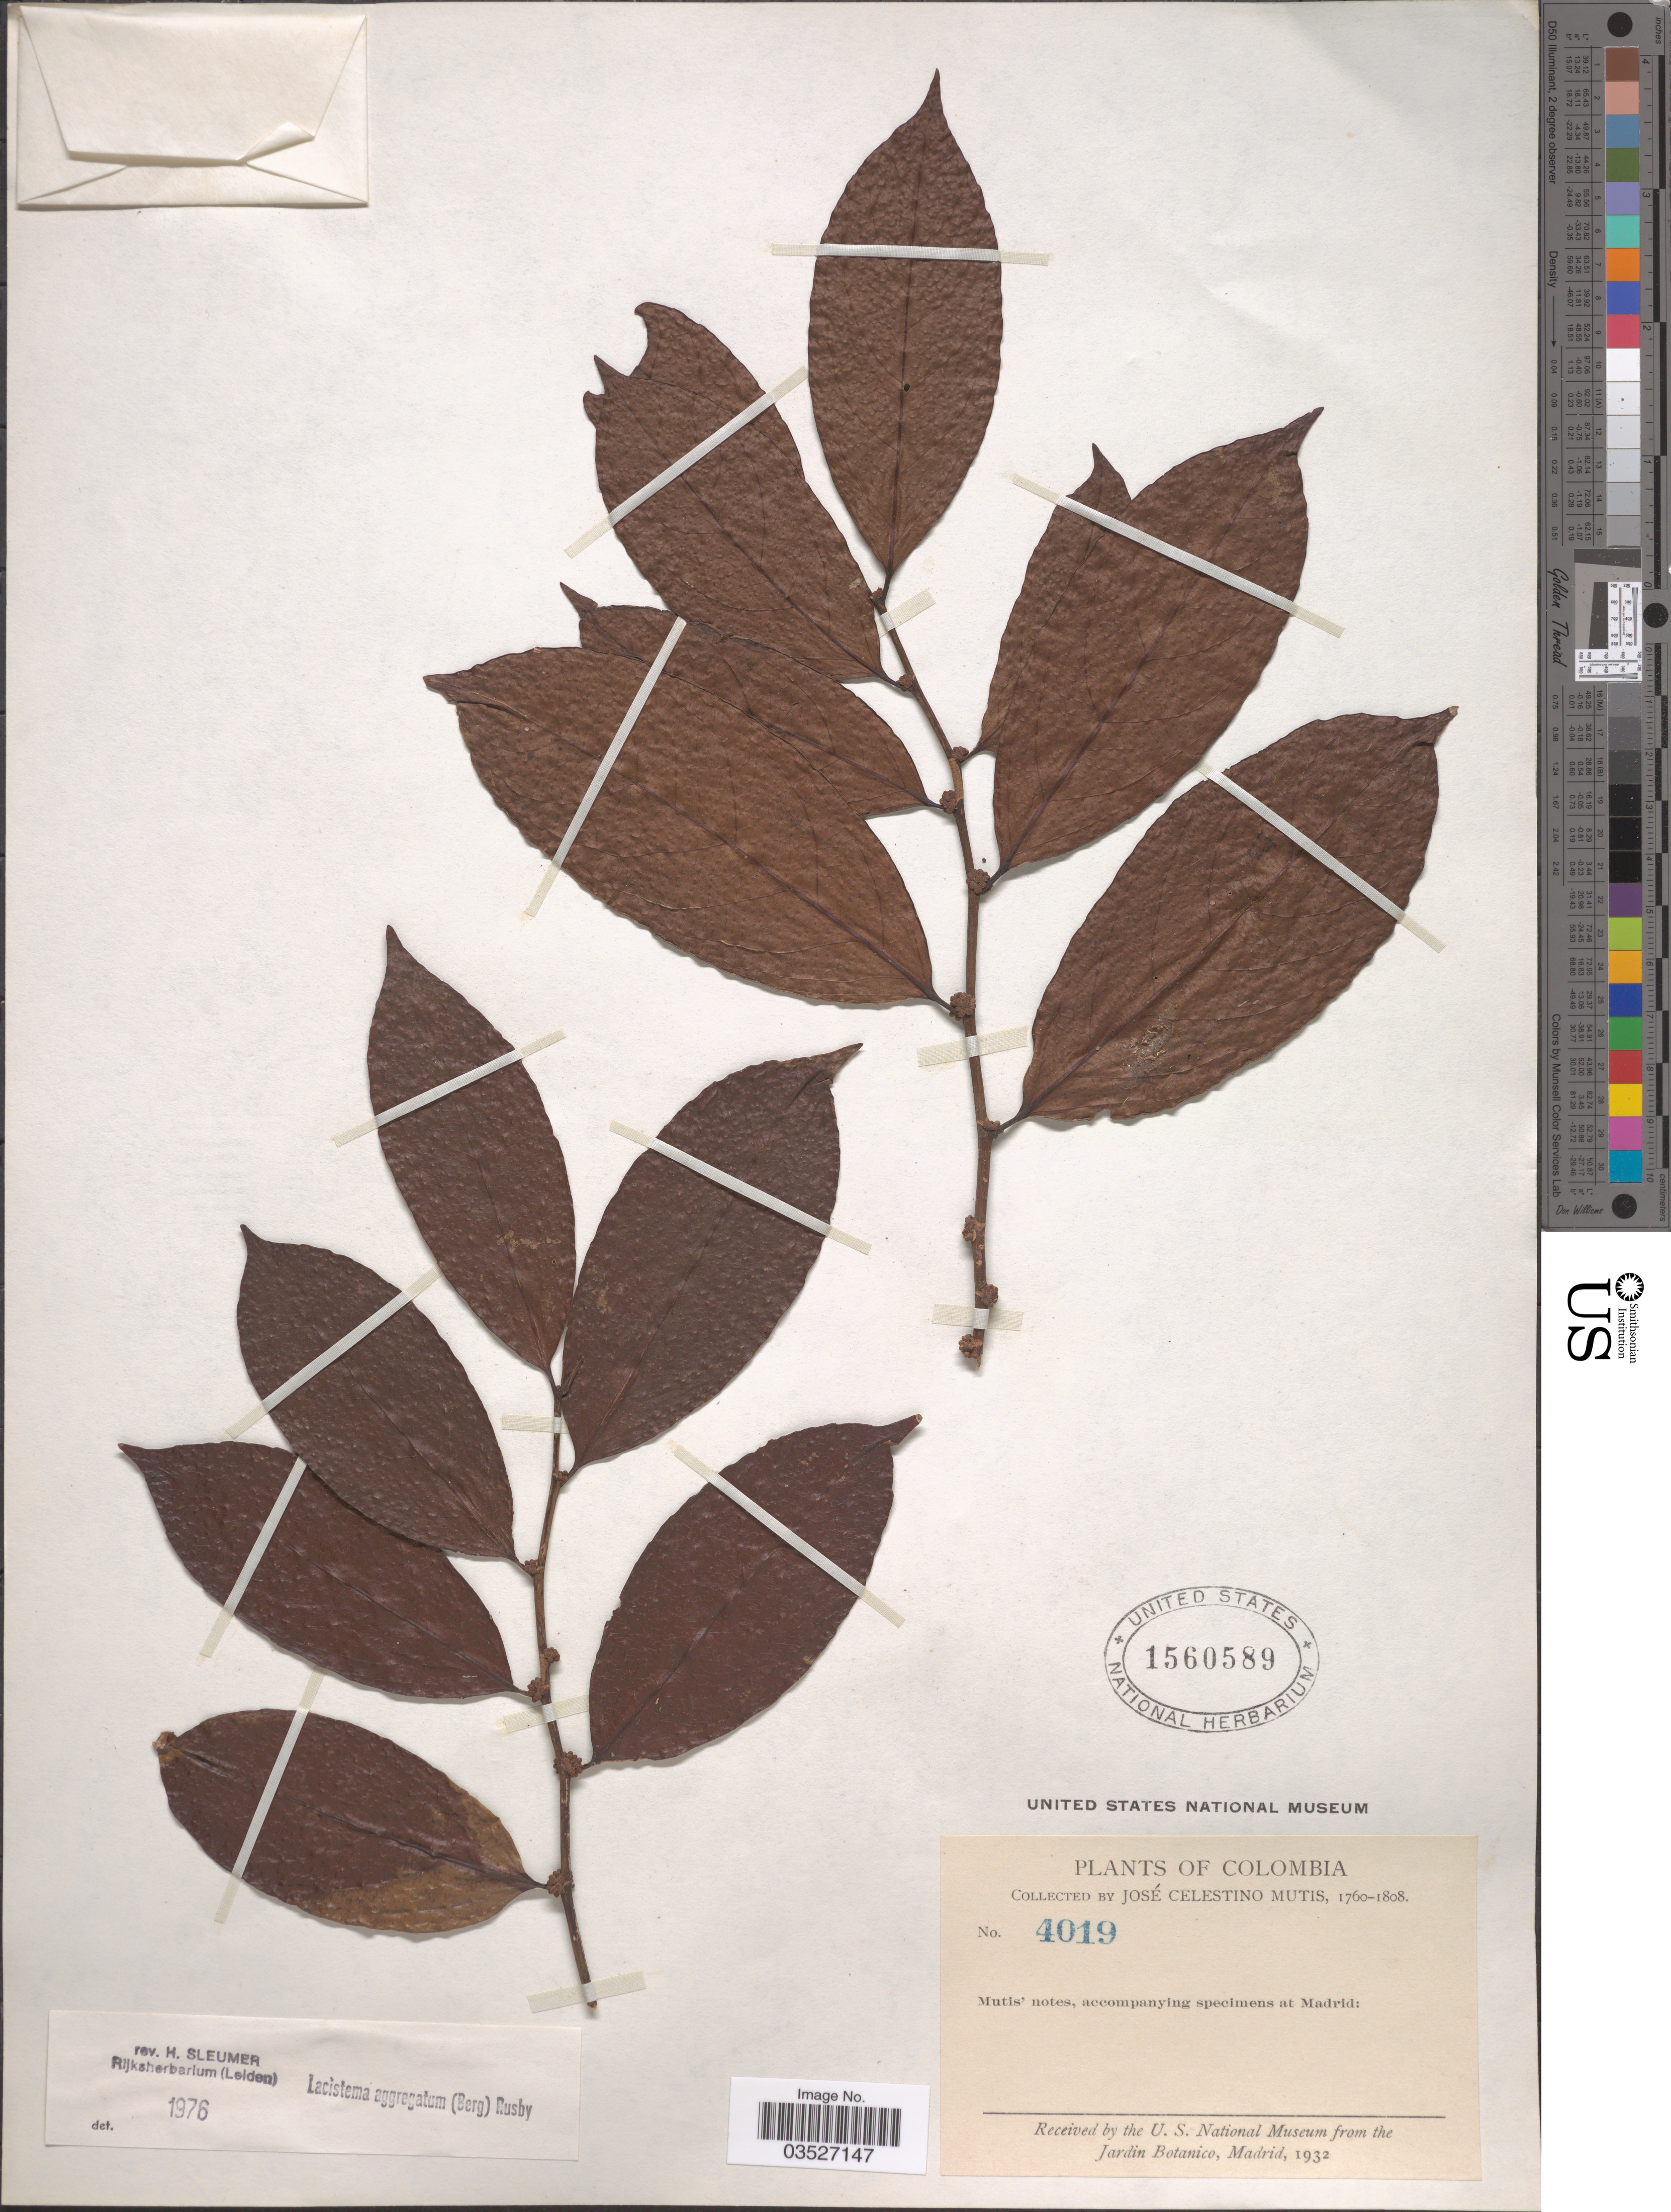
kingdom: Plantae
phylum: Tracheophyta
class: Magnoliopsida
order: Malpighiales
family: Lacistemataceae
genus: Lacistema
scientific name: Lacistema aggregatum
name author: (P.J. Bergius) Rusby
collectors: J. C. B. Mutis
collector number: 4019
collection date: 1760/1808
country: Colombia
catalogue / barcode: US 1560589